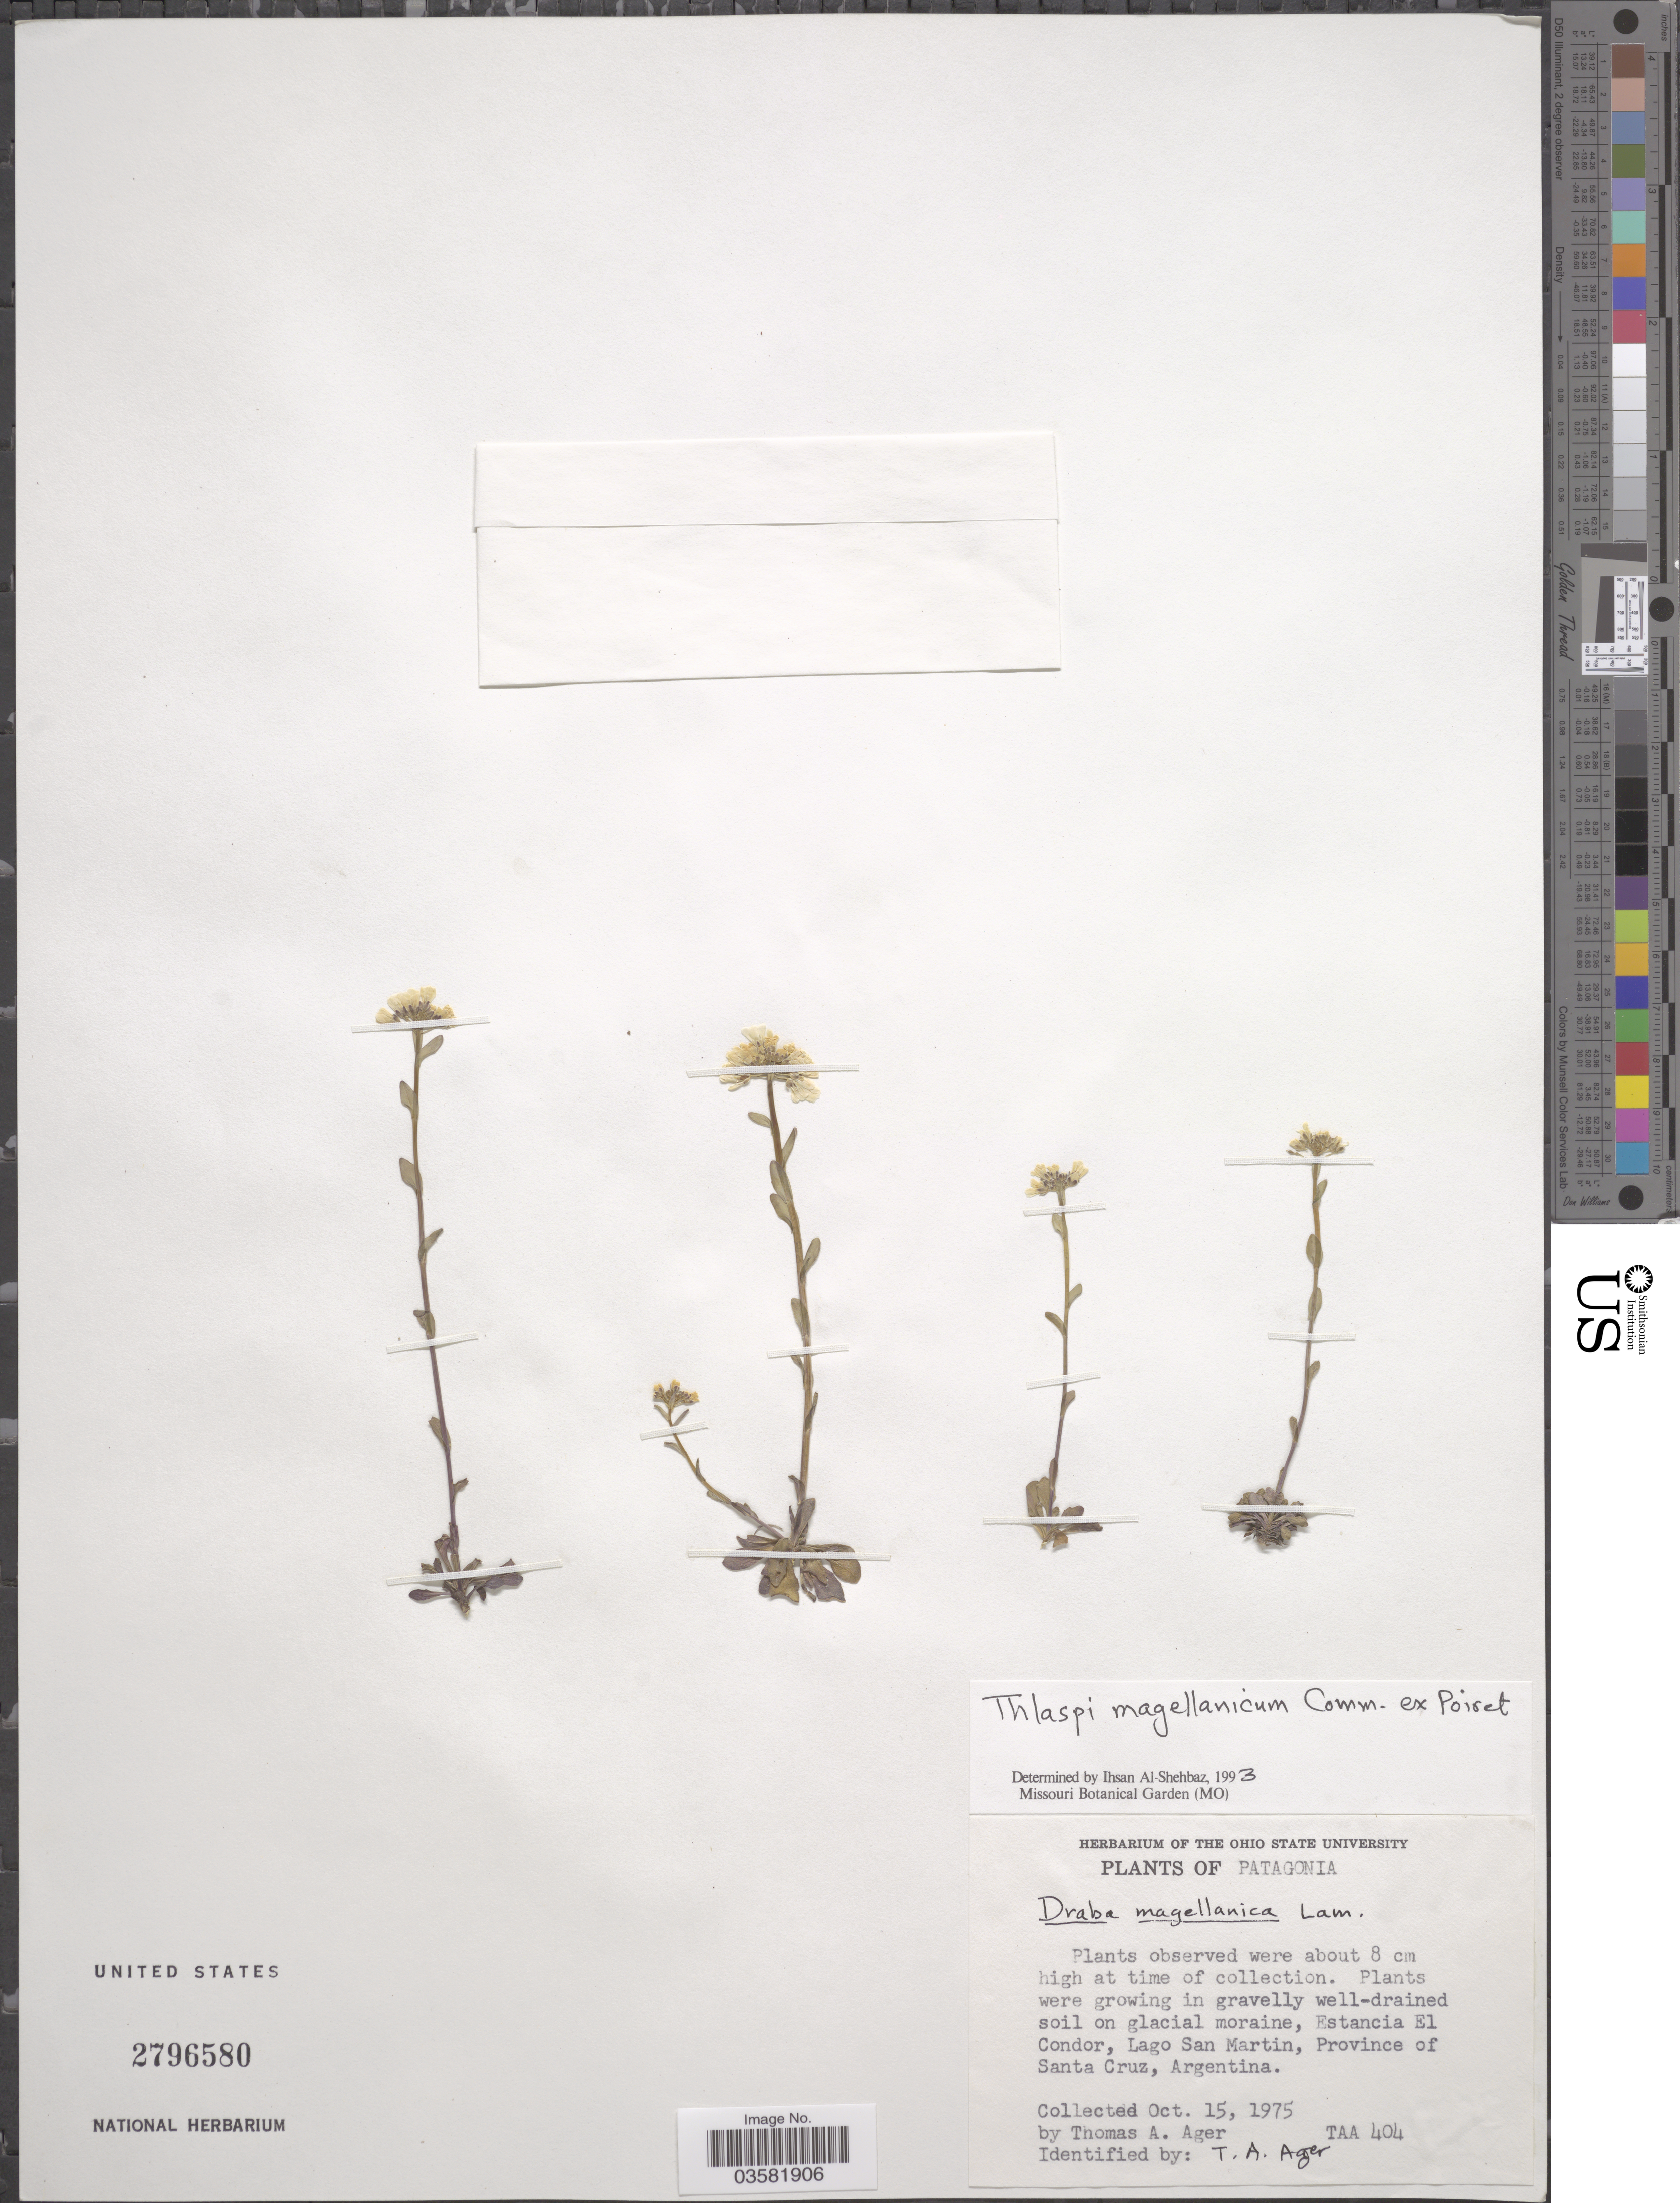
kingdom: Plantae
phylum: Tracheophyta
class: Magnoliopsida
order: Brassicales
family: Brassicaceae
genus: Thlaspi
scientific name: Thlaspi magellanicum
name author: Pers.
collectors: T. A. Ager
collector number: TAA 404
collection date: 1975-10-15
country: Argentina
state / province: Santa Cruz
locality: Patagonia. Estancia El Condor, Lago San martin.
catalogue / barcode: US 2796580